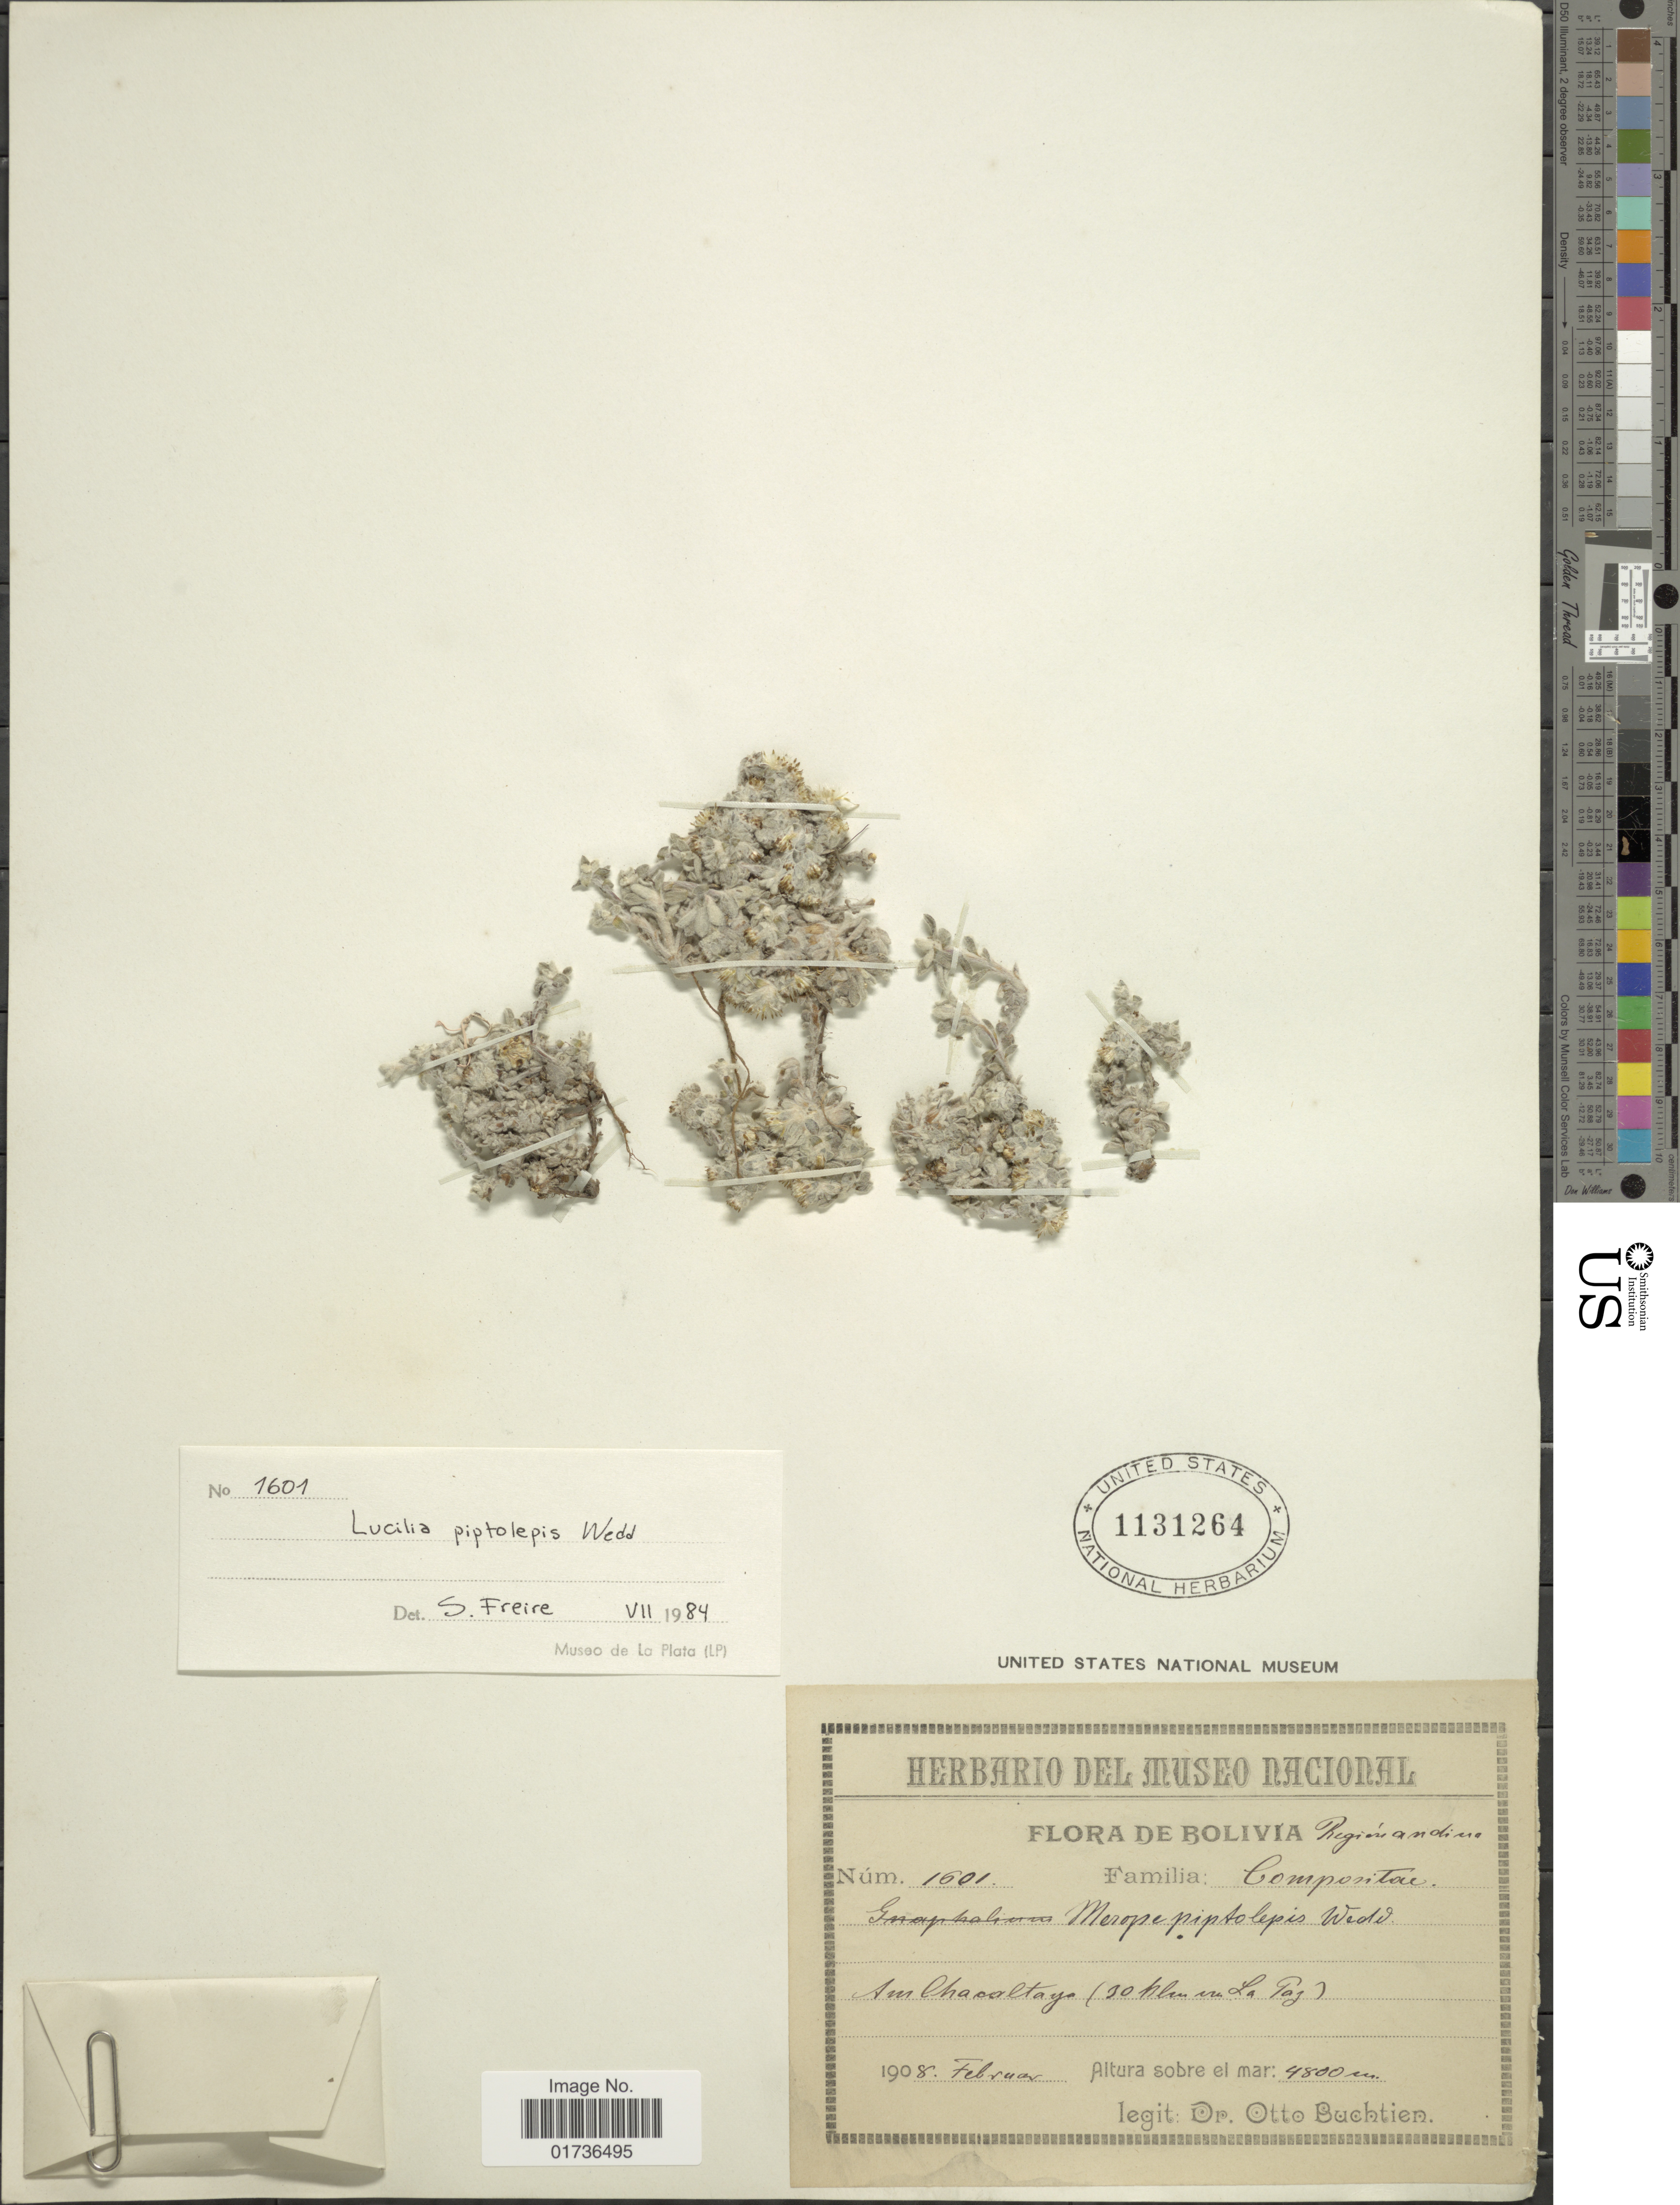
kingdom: Plantae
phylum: Tracheophyta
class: Magnoliopsida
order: Asterales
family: Asteraceae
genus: Mniodes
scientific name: Mniodes piptolepis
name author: (Wedd.) S.E. Freire et al.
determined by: Dillon, M. O.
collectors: O. Buchtien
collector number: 1601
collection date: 1908-02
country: Bolivia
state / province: La Paz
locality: Región andiva, Chacaltaya (30 km from La Paz)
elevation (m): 4800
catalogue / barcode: US 1131264